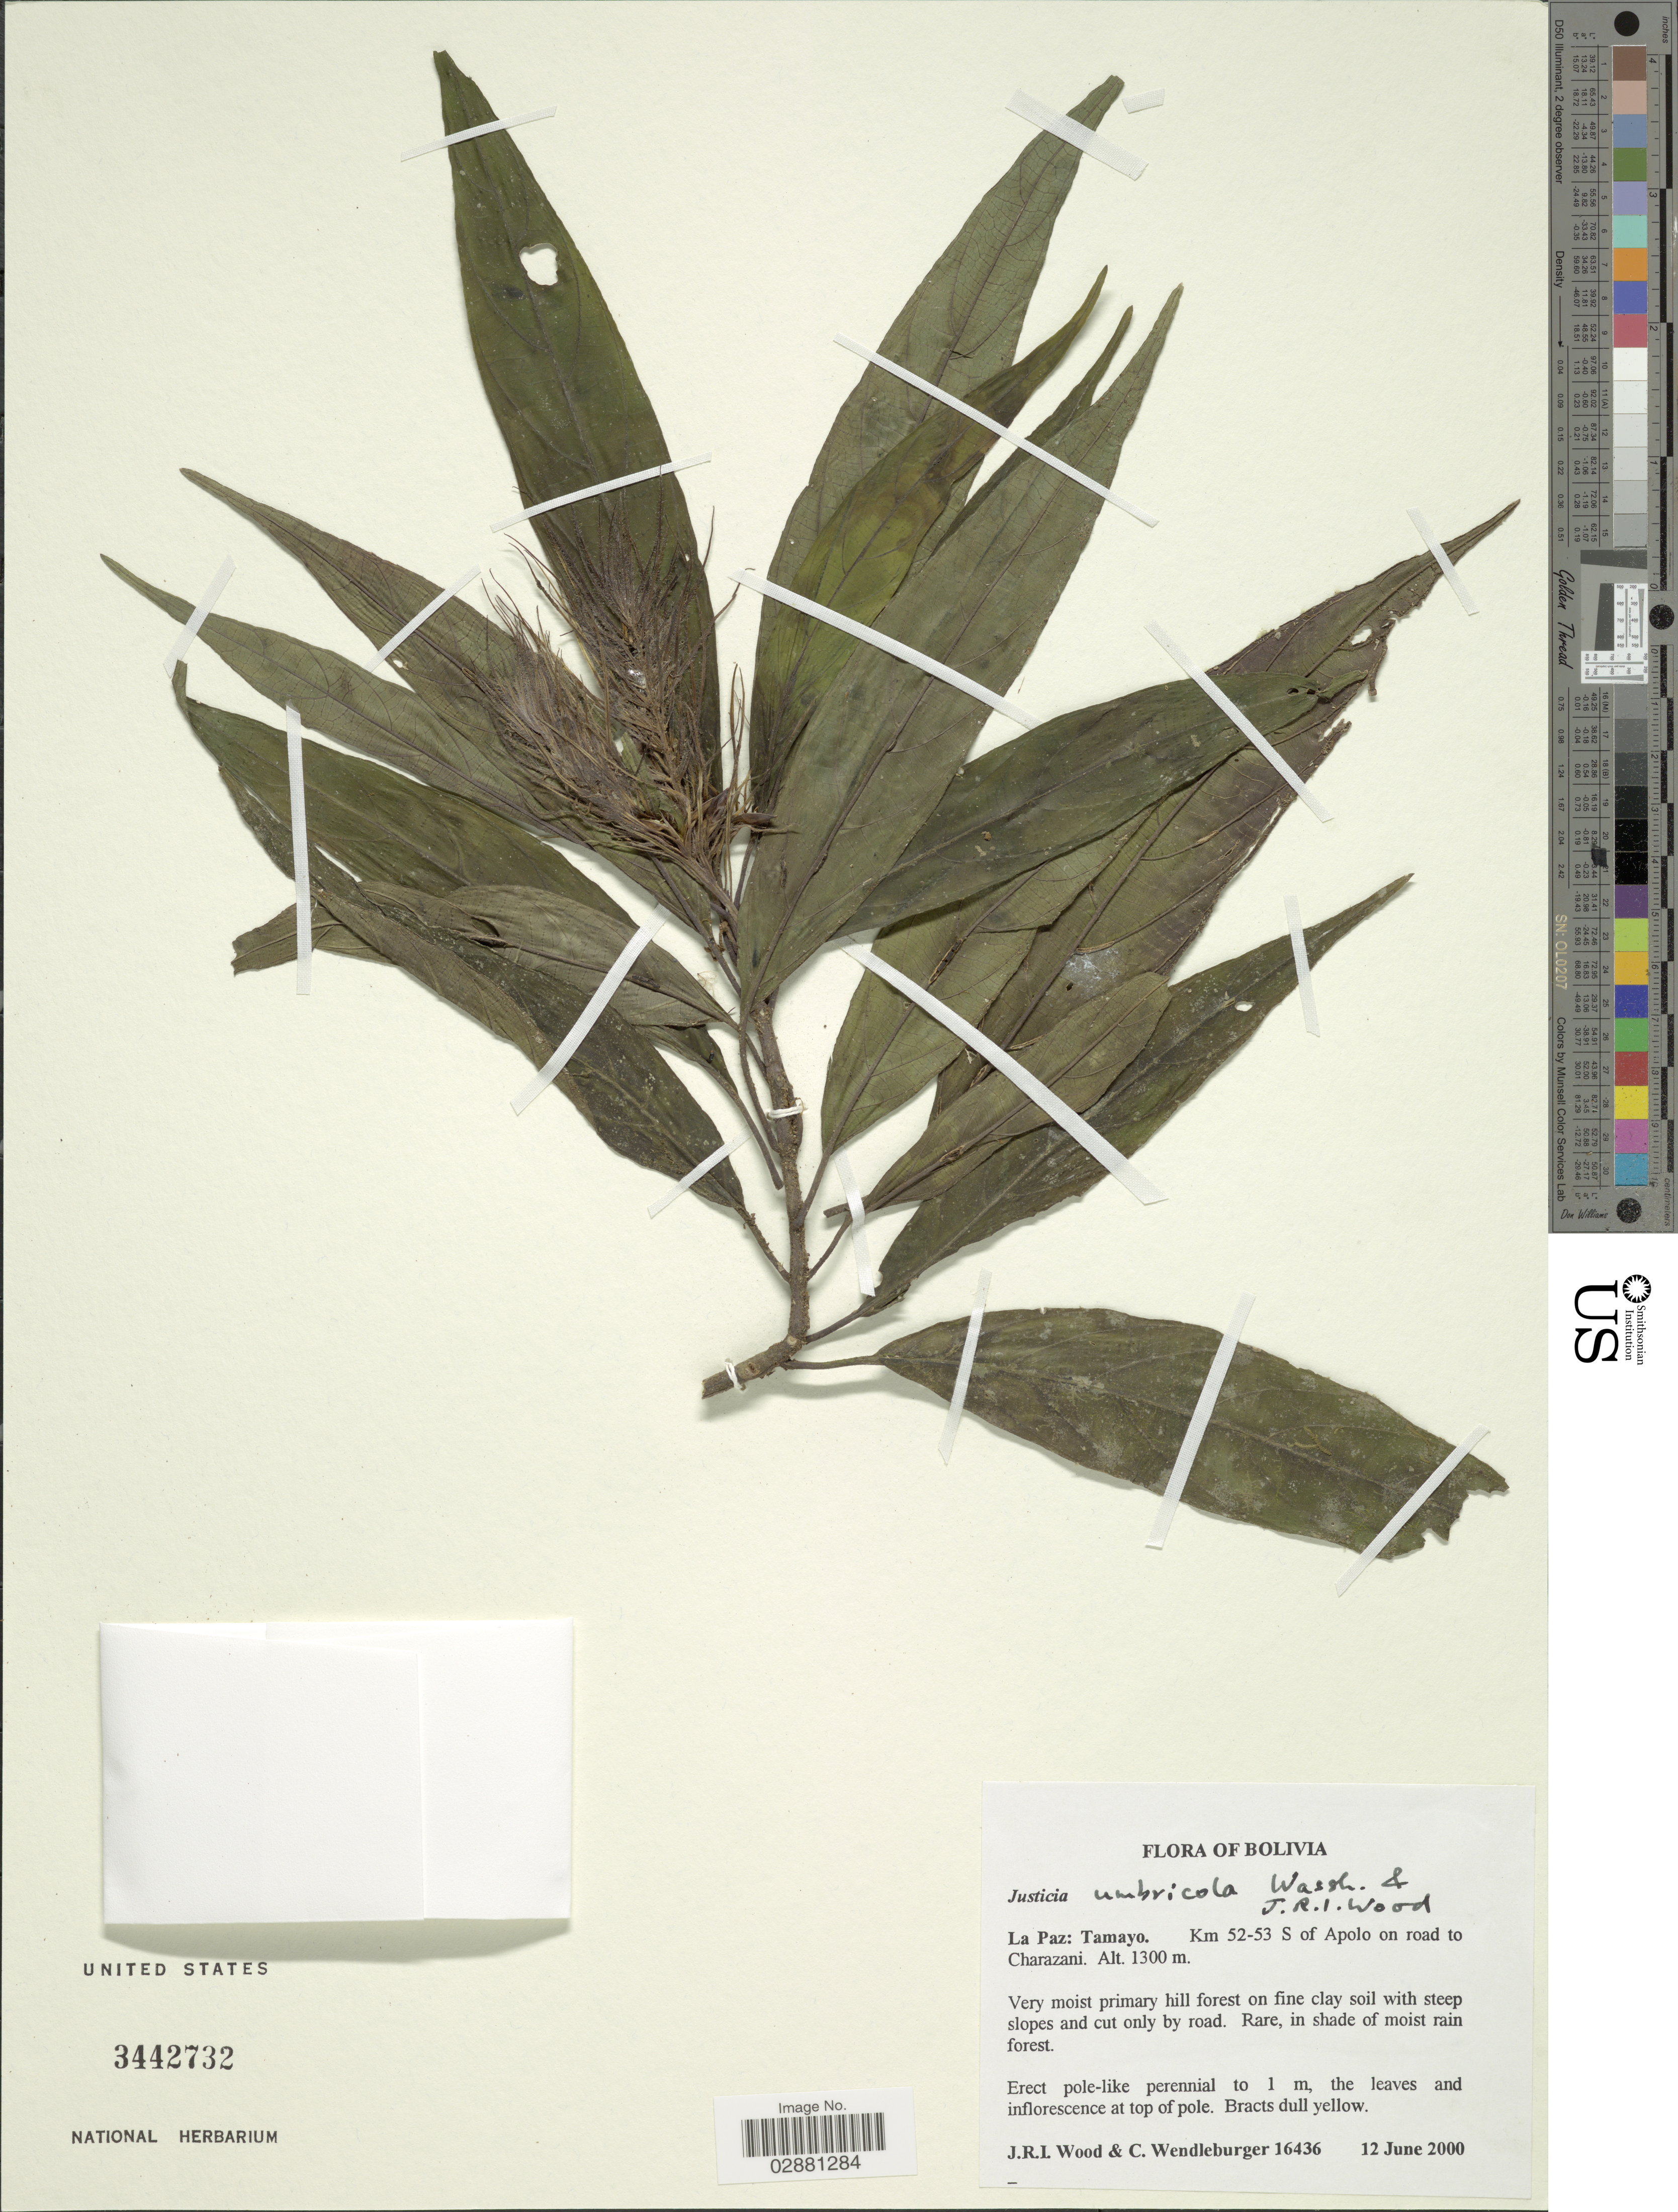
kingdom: Plantae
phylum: Tracheophyta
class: Magnoliopsida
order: Lamiales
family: Acanthaceae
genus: Justicia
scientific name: Justicia umbricola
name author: Wassh.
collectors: J. R. I. Wood & C. Wendleburger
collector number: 16436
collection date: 2000-06-12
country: Bolivia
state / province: La Paz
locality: Tamayo, Km 52-53 S of Apolo on road to Charazani.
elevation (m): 1300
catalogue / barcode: US 3442732